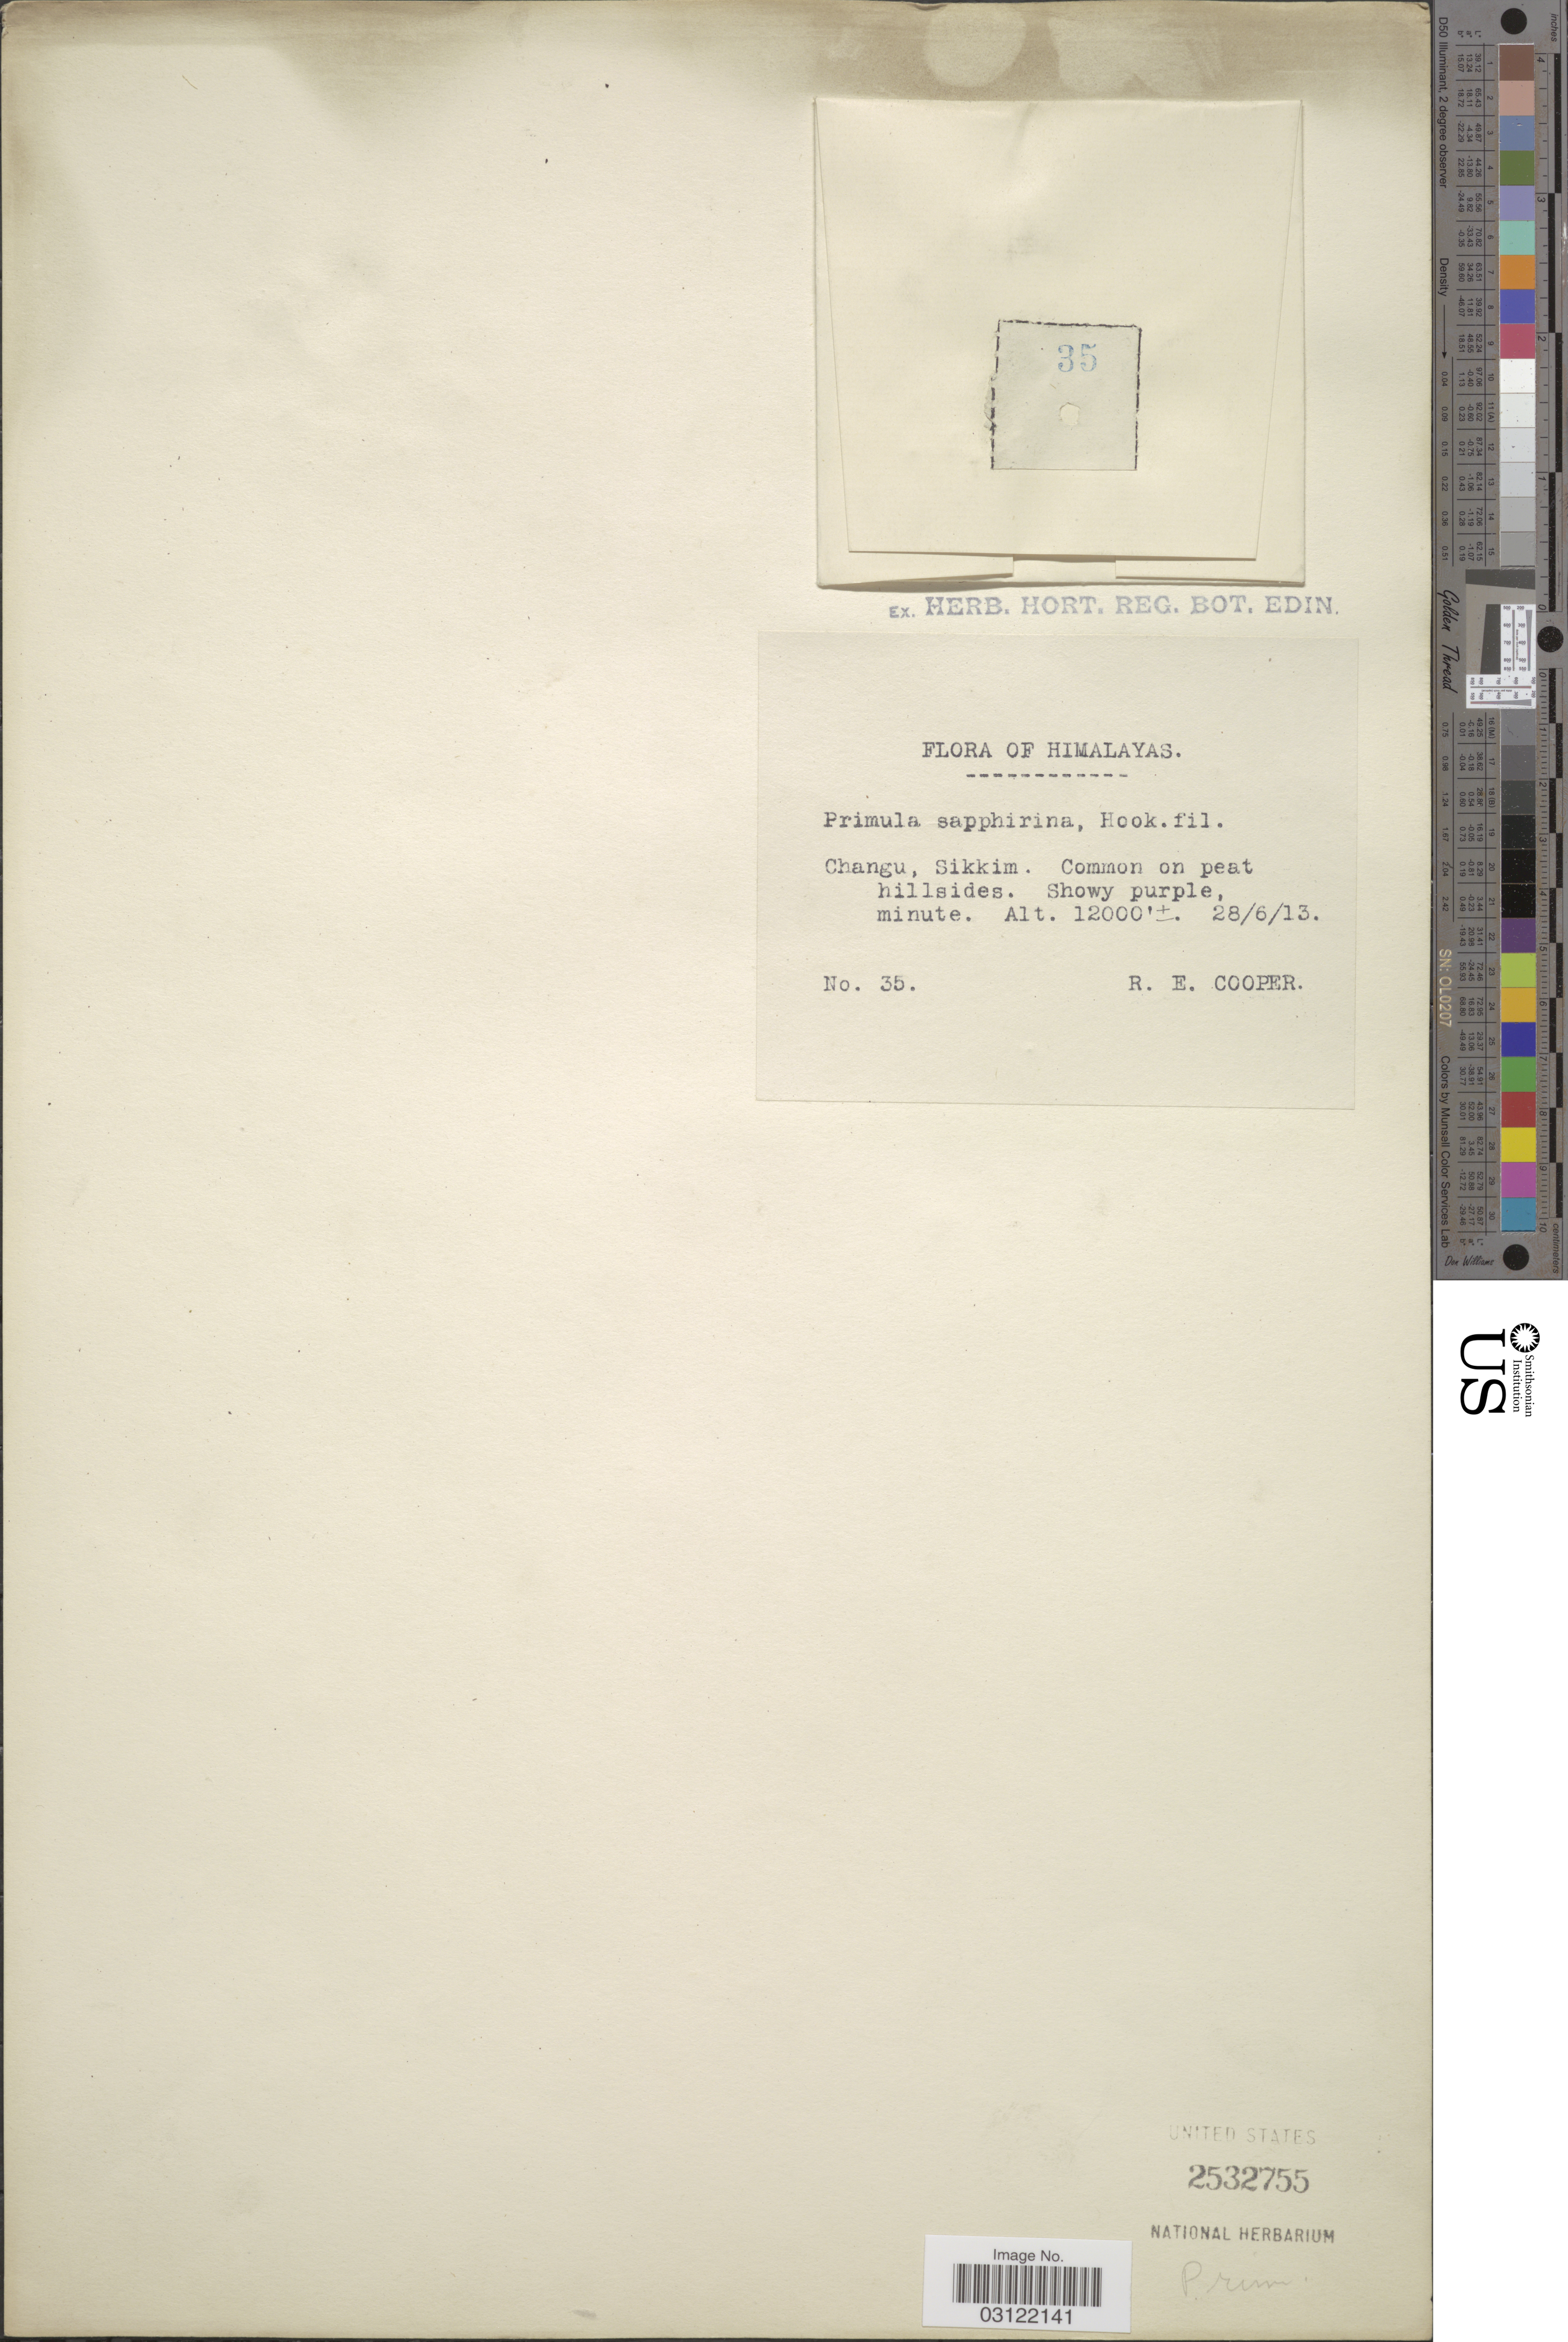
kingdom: Plantae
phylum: Tracheophyta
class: Magnoliopsida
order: Ericales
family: Primulaceae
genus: Primula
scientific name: Primula sapphirina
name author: Hook. f. & Thomson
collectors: R. E. Cooper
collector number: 35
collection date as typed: Transcribed d/m/y: 28/6/13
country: India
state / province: Sikkim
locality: Himalayas. Changu, Sikkim.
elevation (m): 3658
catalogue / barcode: US 2532755